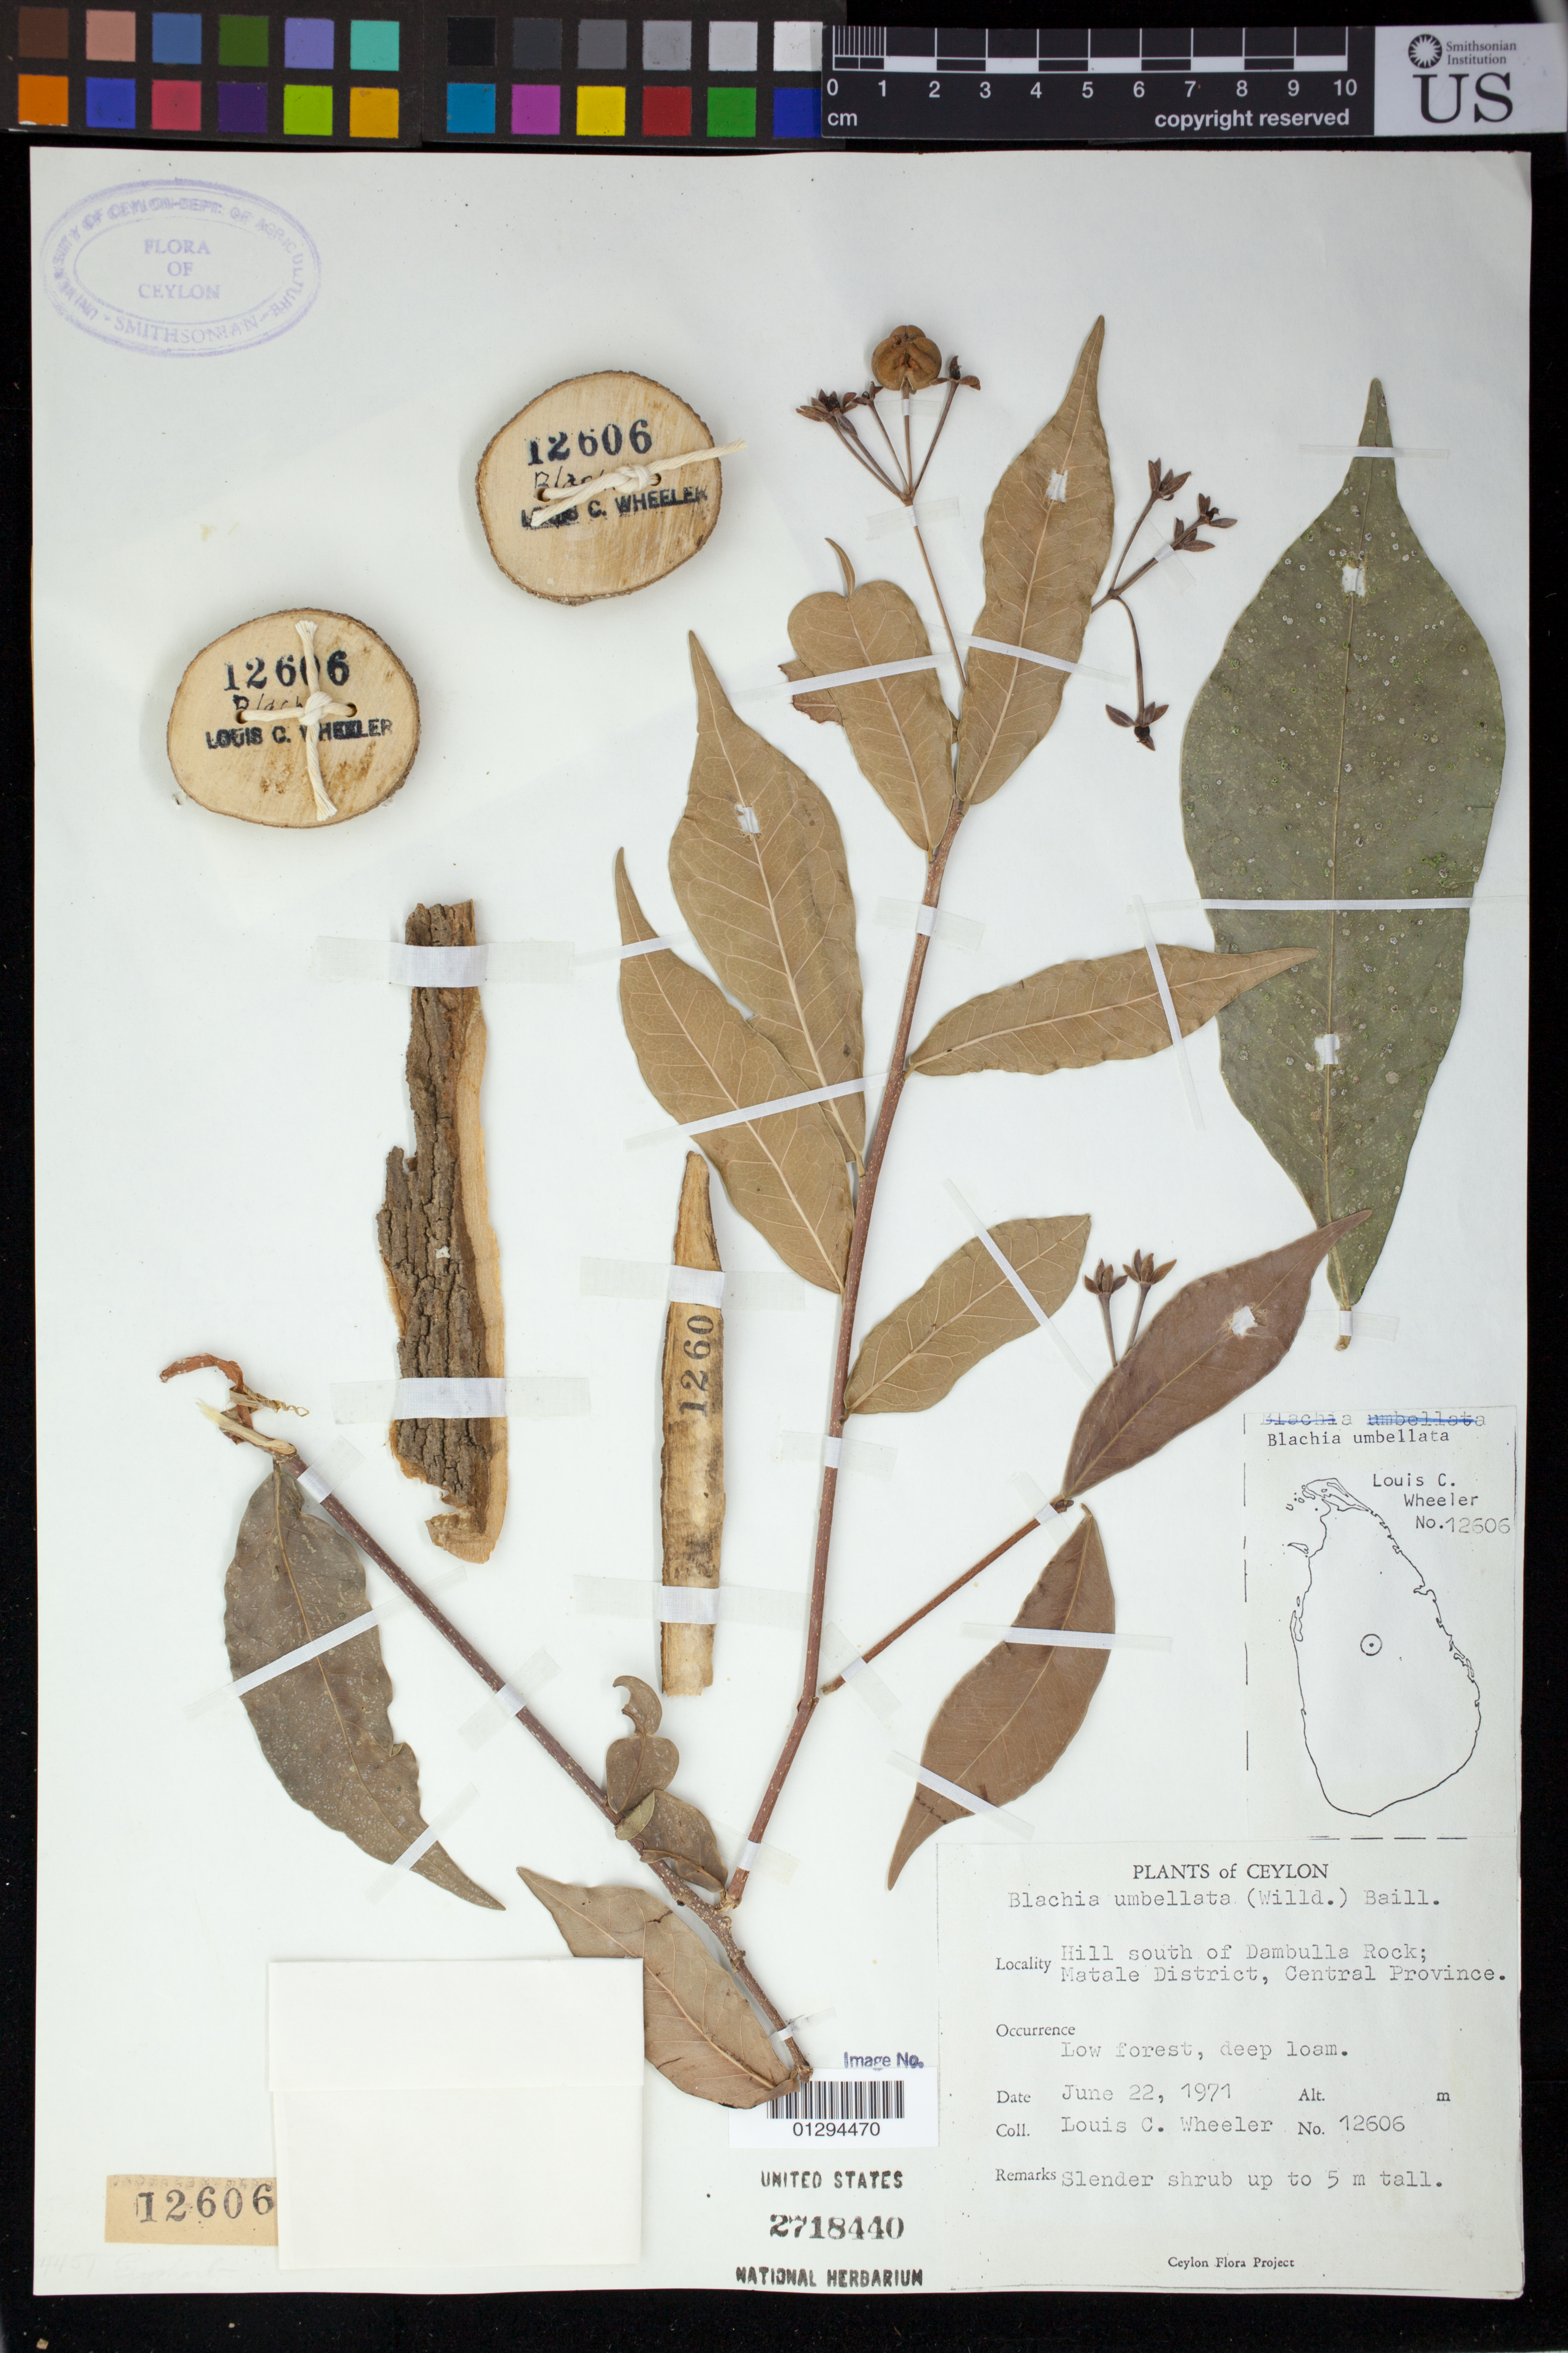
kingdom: Plantae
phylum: Tracheophyta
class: Magnoliopsida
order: Malpighiales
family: Euphorbiaceae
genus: Blachia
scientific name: Blachia umbellata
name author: (Willd.) Baill.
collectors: L. C. Wheeler & N. Balakrishnan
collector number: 12606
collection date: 1971-06-22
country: Sri Lanka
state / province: Central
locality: Hill south of Dambulla Rock; Matale District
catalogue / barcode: US 2718440